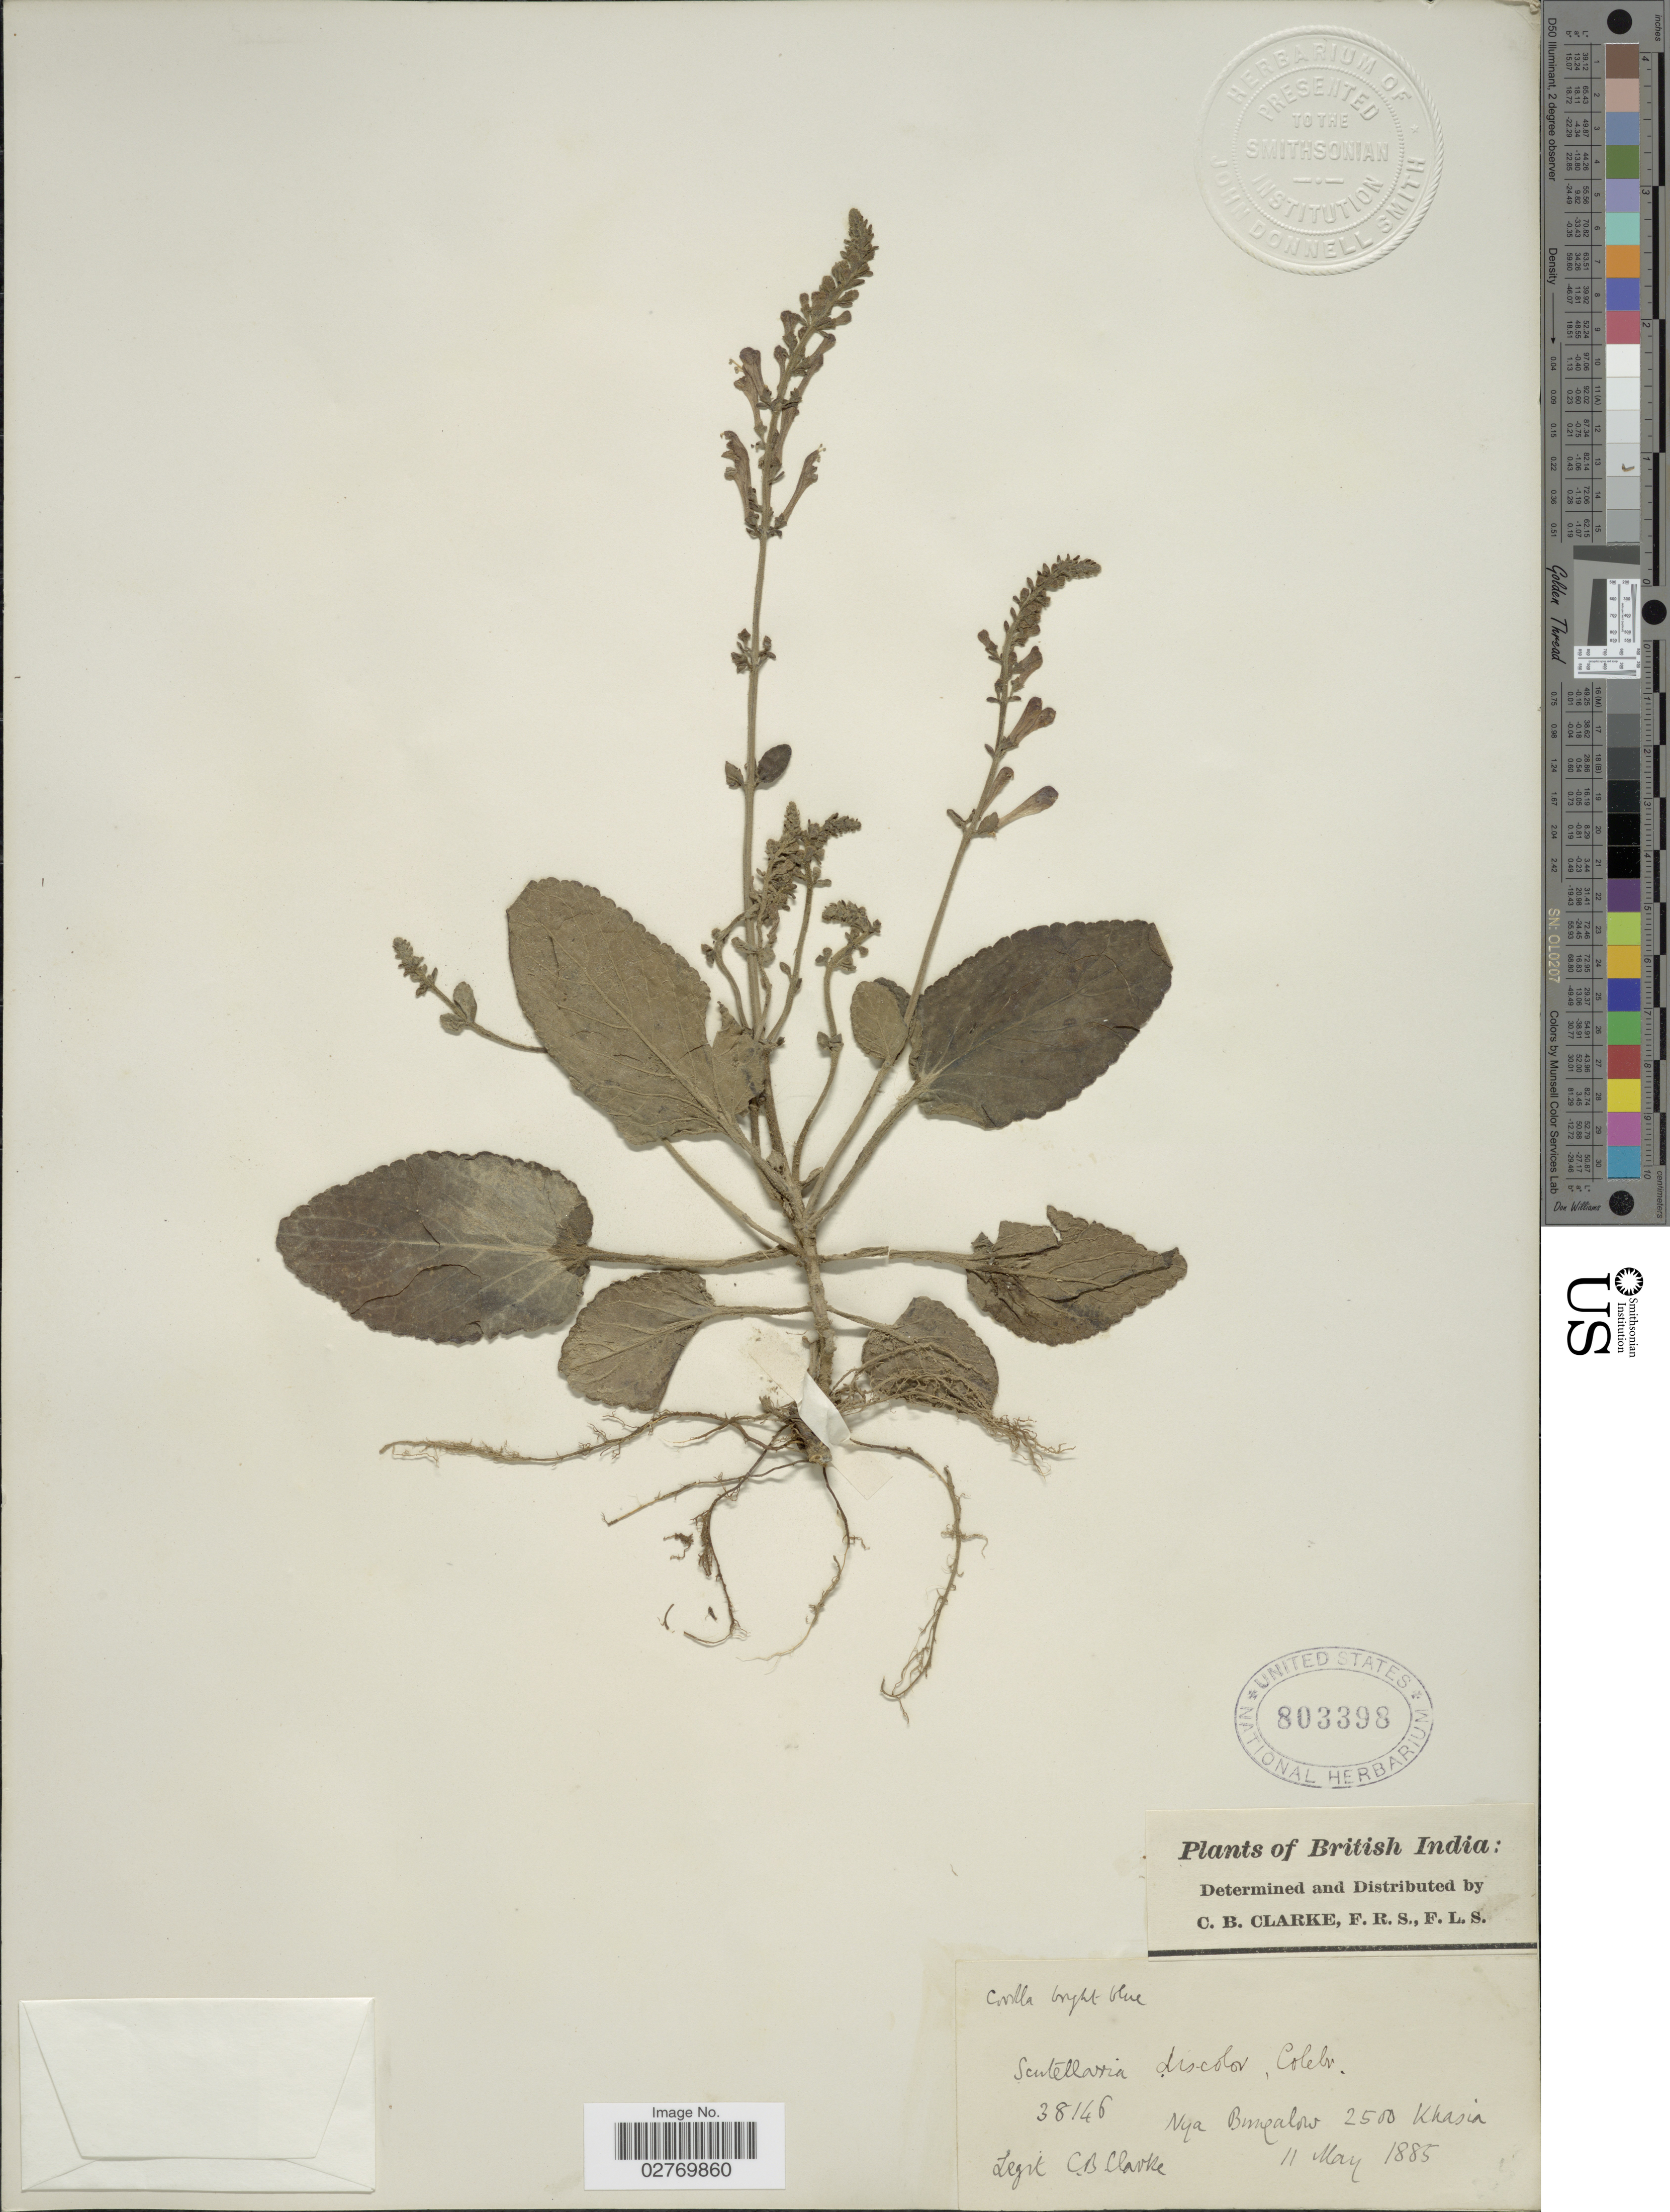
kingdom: Plantae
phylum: Tracheophyta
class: Magnoliopsida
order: Lamiales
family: Lamiaceae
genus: Scutellaria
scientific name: Scutellaria discolor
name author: Colebr.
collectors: C. B. Clarke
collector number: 38146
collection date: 1885-05-11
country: India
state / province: Meghalaya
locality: British India. Nya Bungalow. Khasia.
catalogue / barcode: US 803398